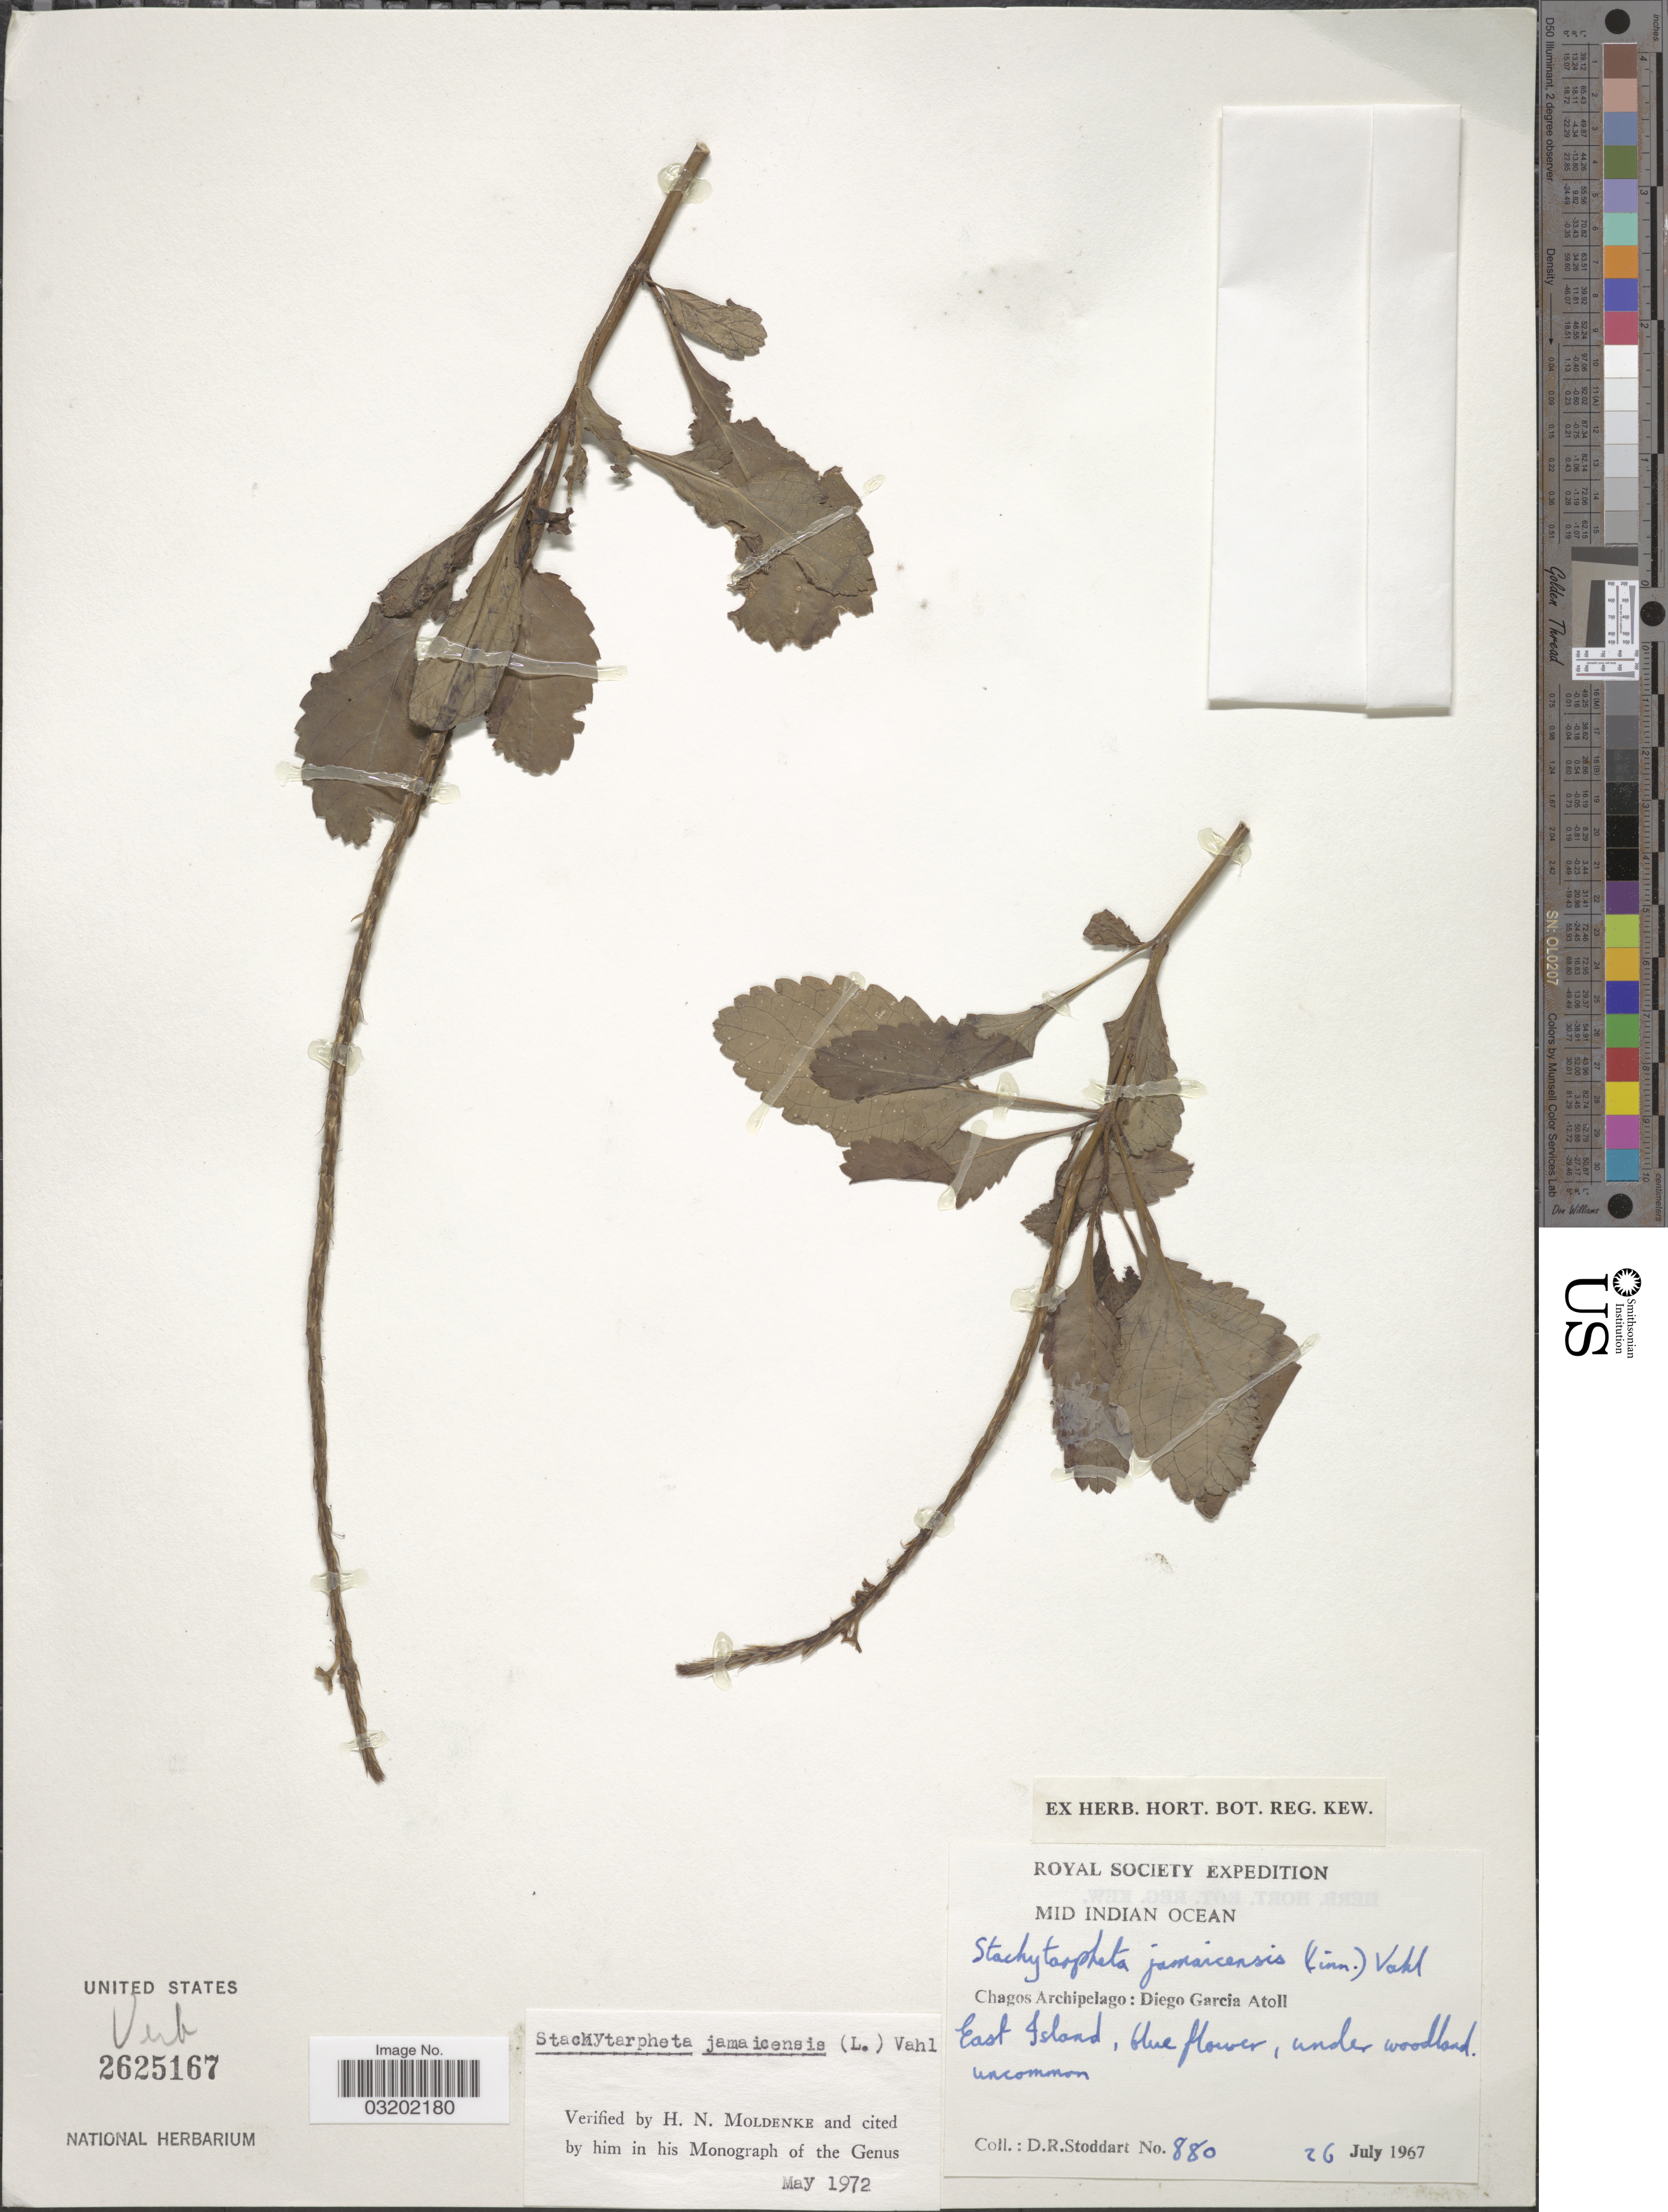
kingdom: Plantae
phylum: Tracheophyta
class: Magnoliopsida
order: Lamiales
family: Verbenaceae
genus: Stachytarpheta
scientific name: Stachytarpheta jamaicensis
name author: (L.) Vahl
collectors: D. R. Stoddart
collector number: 880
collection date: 1967-07-26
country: British Indian Ocean Territory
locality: Chagos Archipelago: Diego Garcia Atoll. East Island. Mid Indian Ocean.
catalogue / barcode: US 2625167